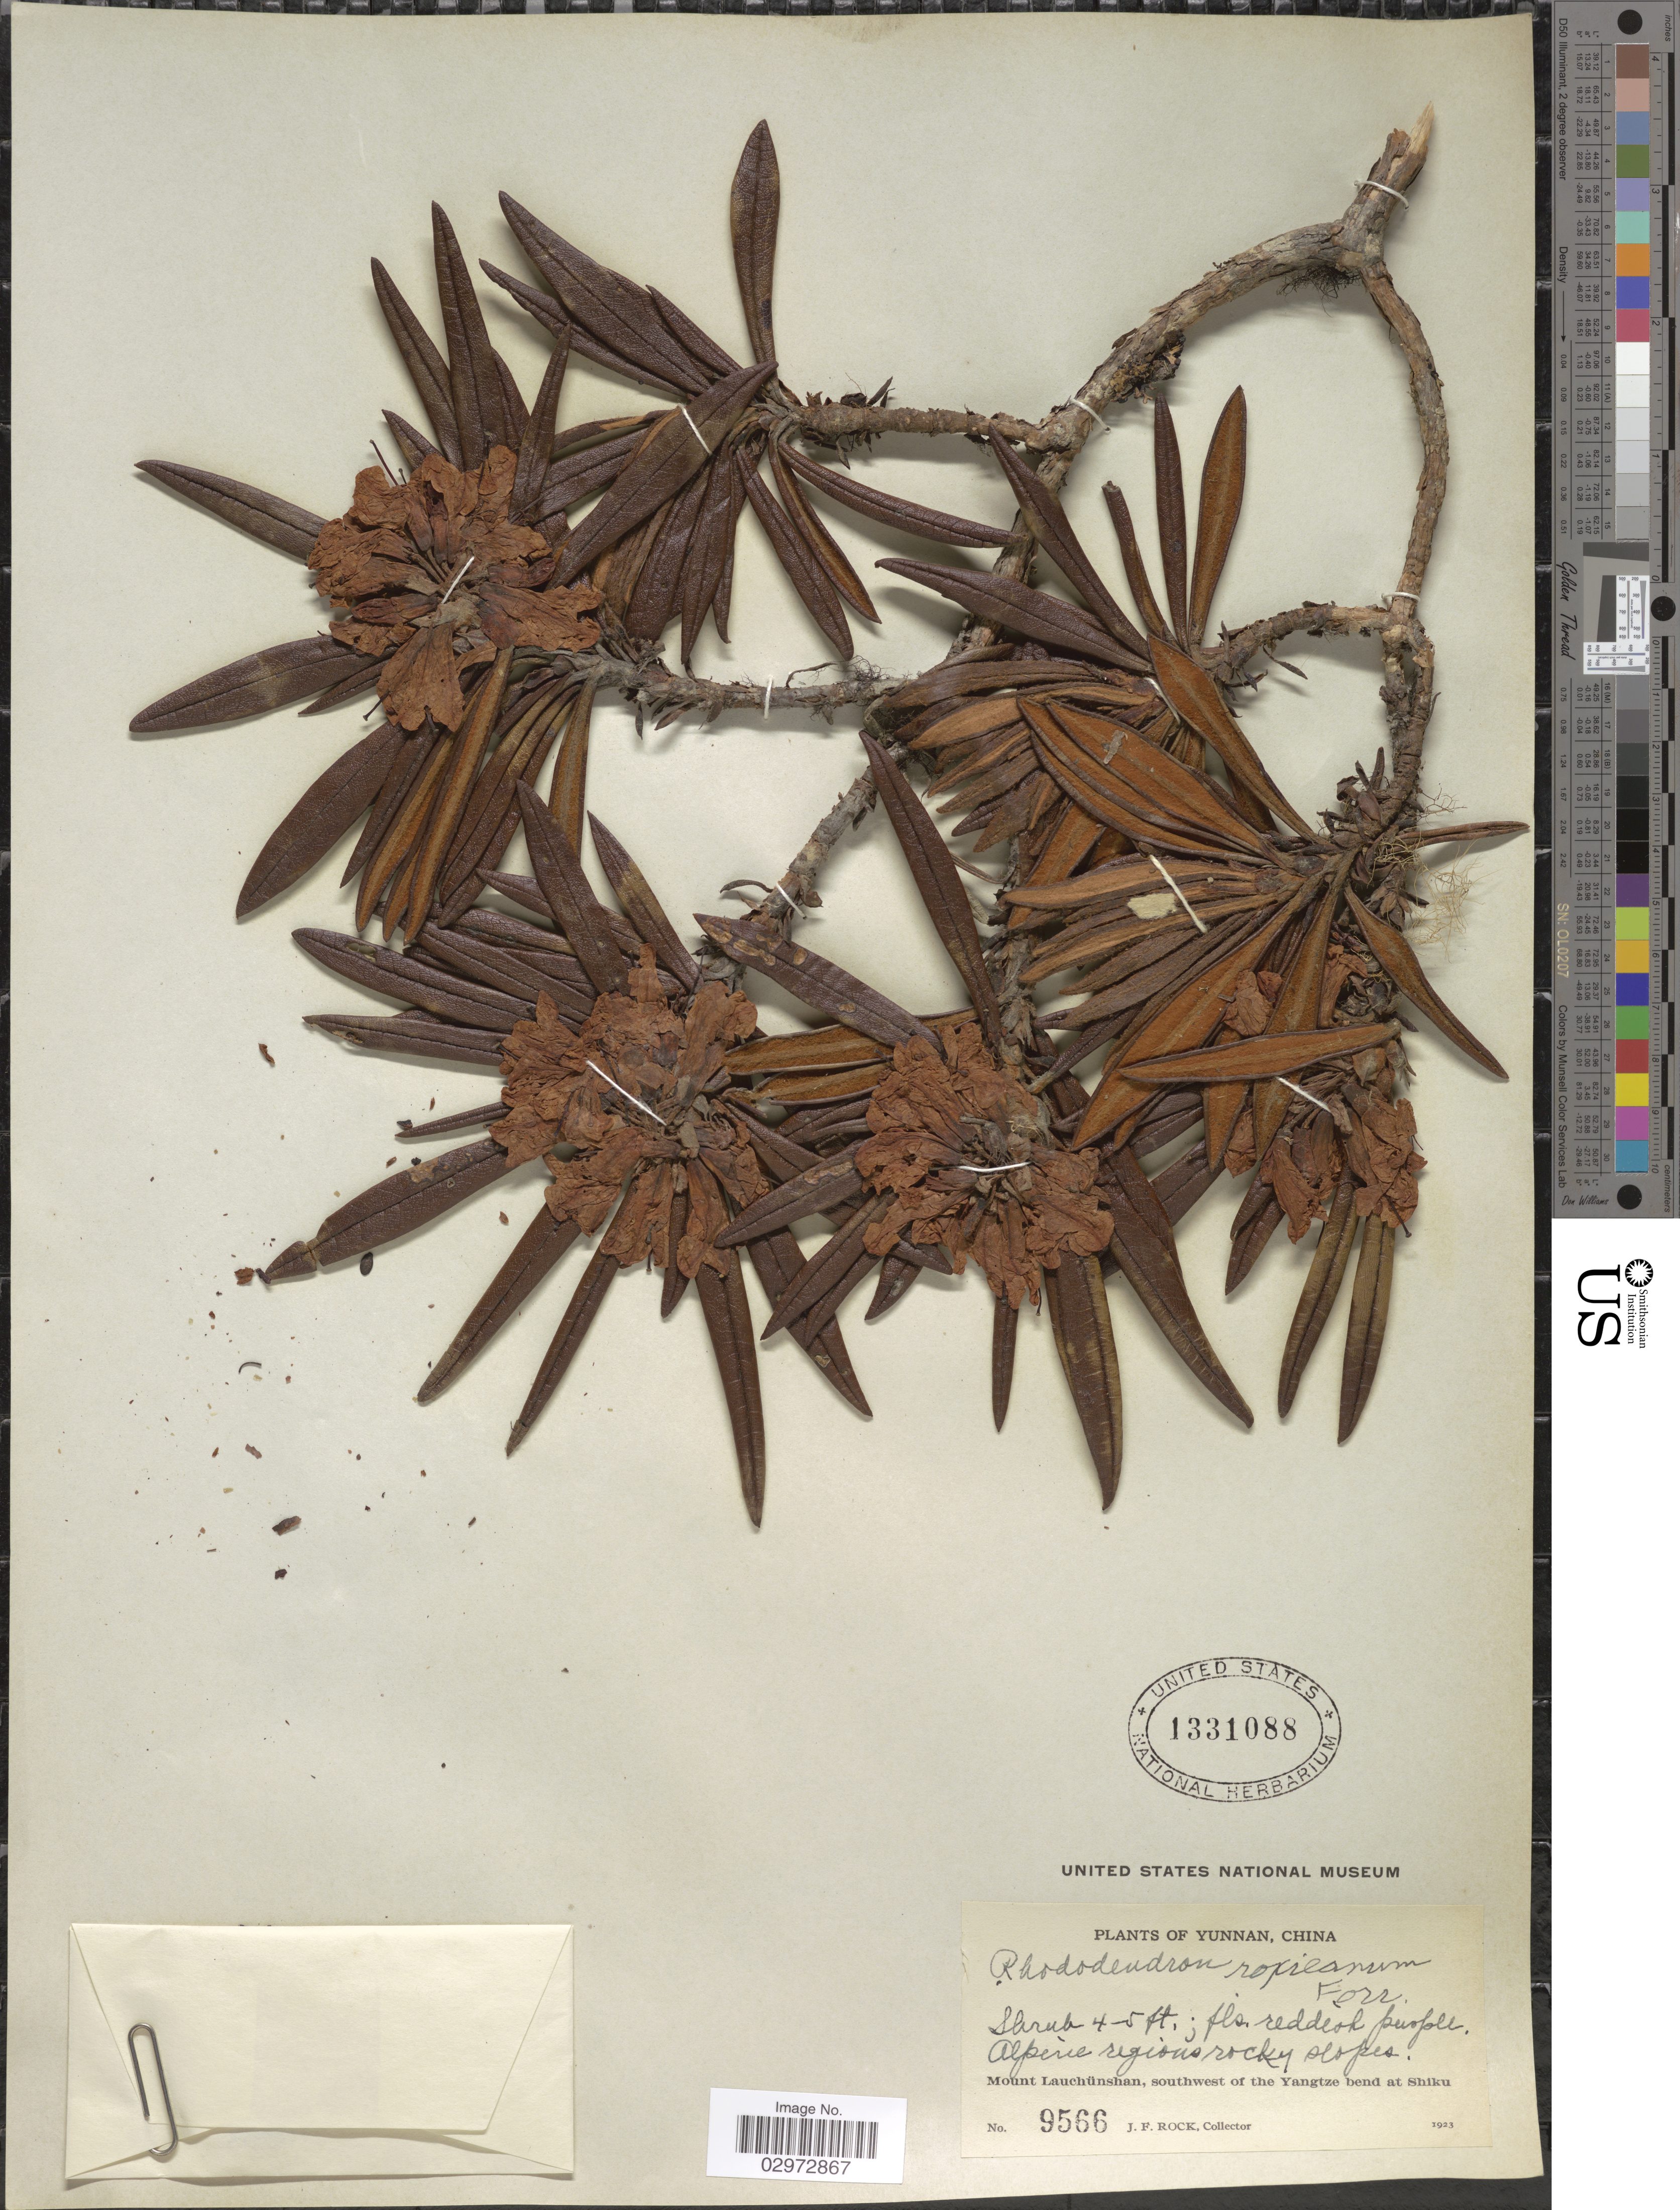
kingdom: Plantae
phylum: Tracheophyta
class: Magnoliopsida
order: Ericales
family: Ericaceae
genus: Rhododendron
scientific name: Rhododendron roxieanum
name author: Forrest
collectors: J. Rock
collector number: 9566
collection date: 1923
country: China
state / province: Yunnan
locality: Mount Lauchünshan, southwest of the Yangtze bend at Shiku.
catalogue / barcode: US 1331088